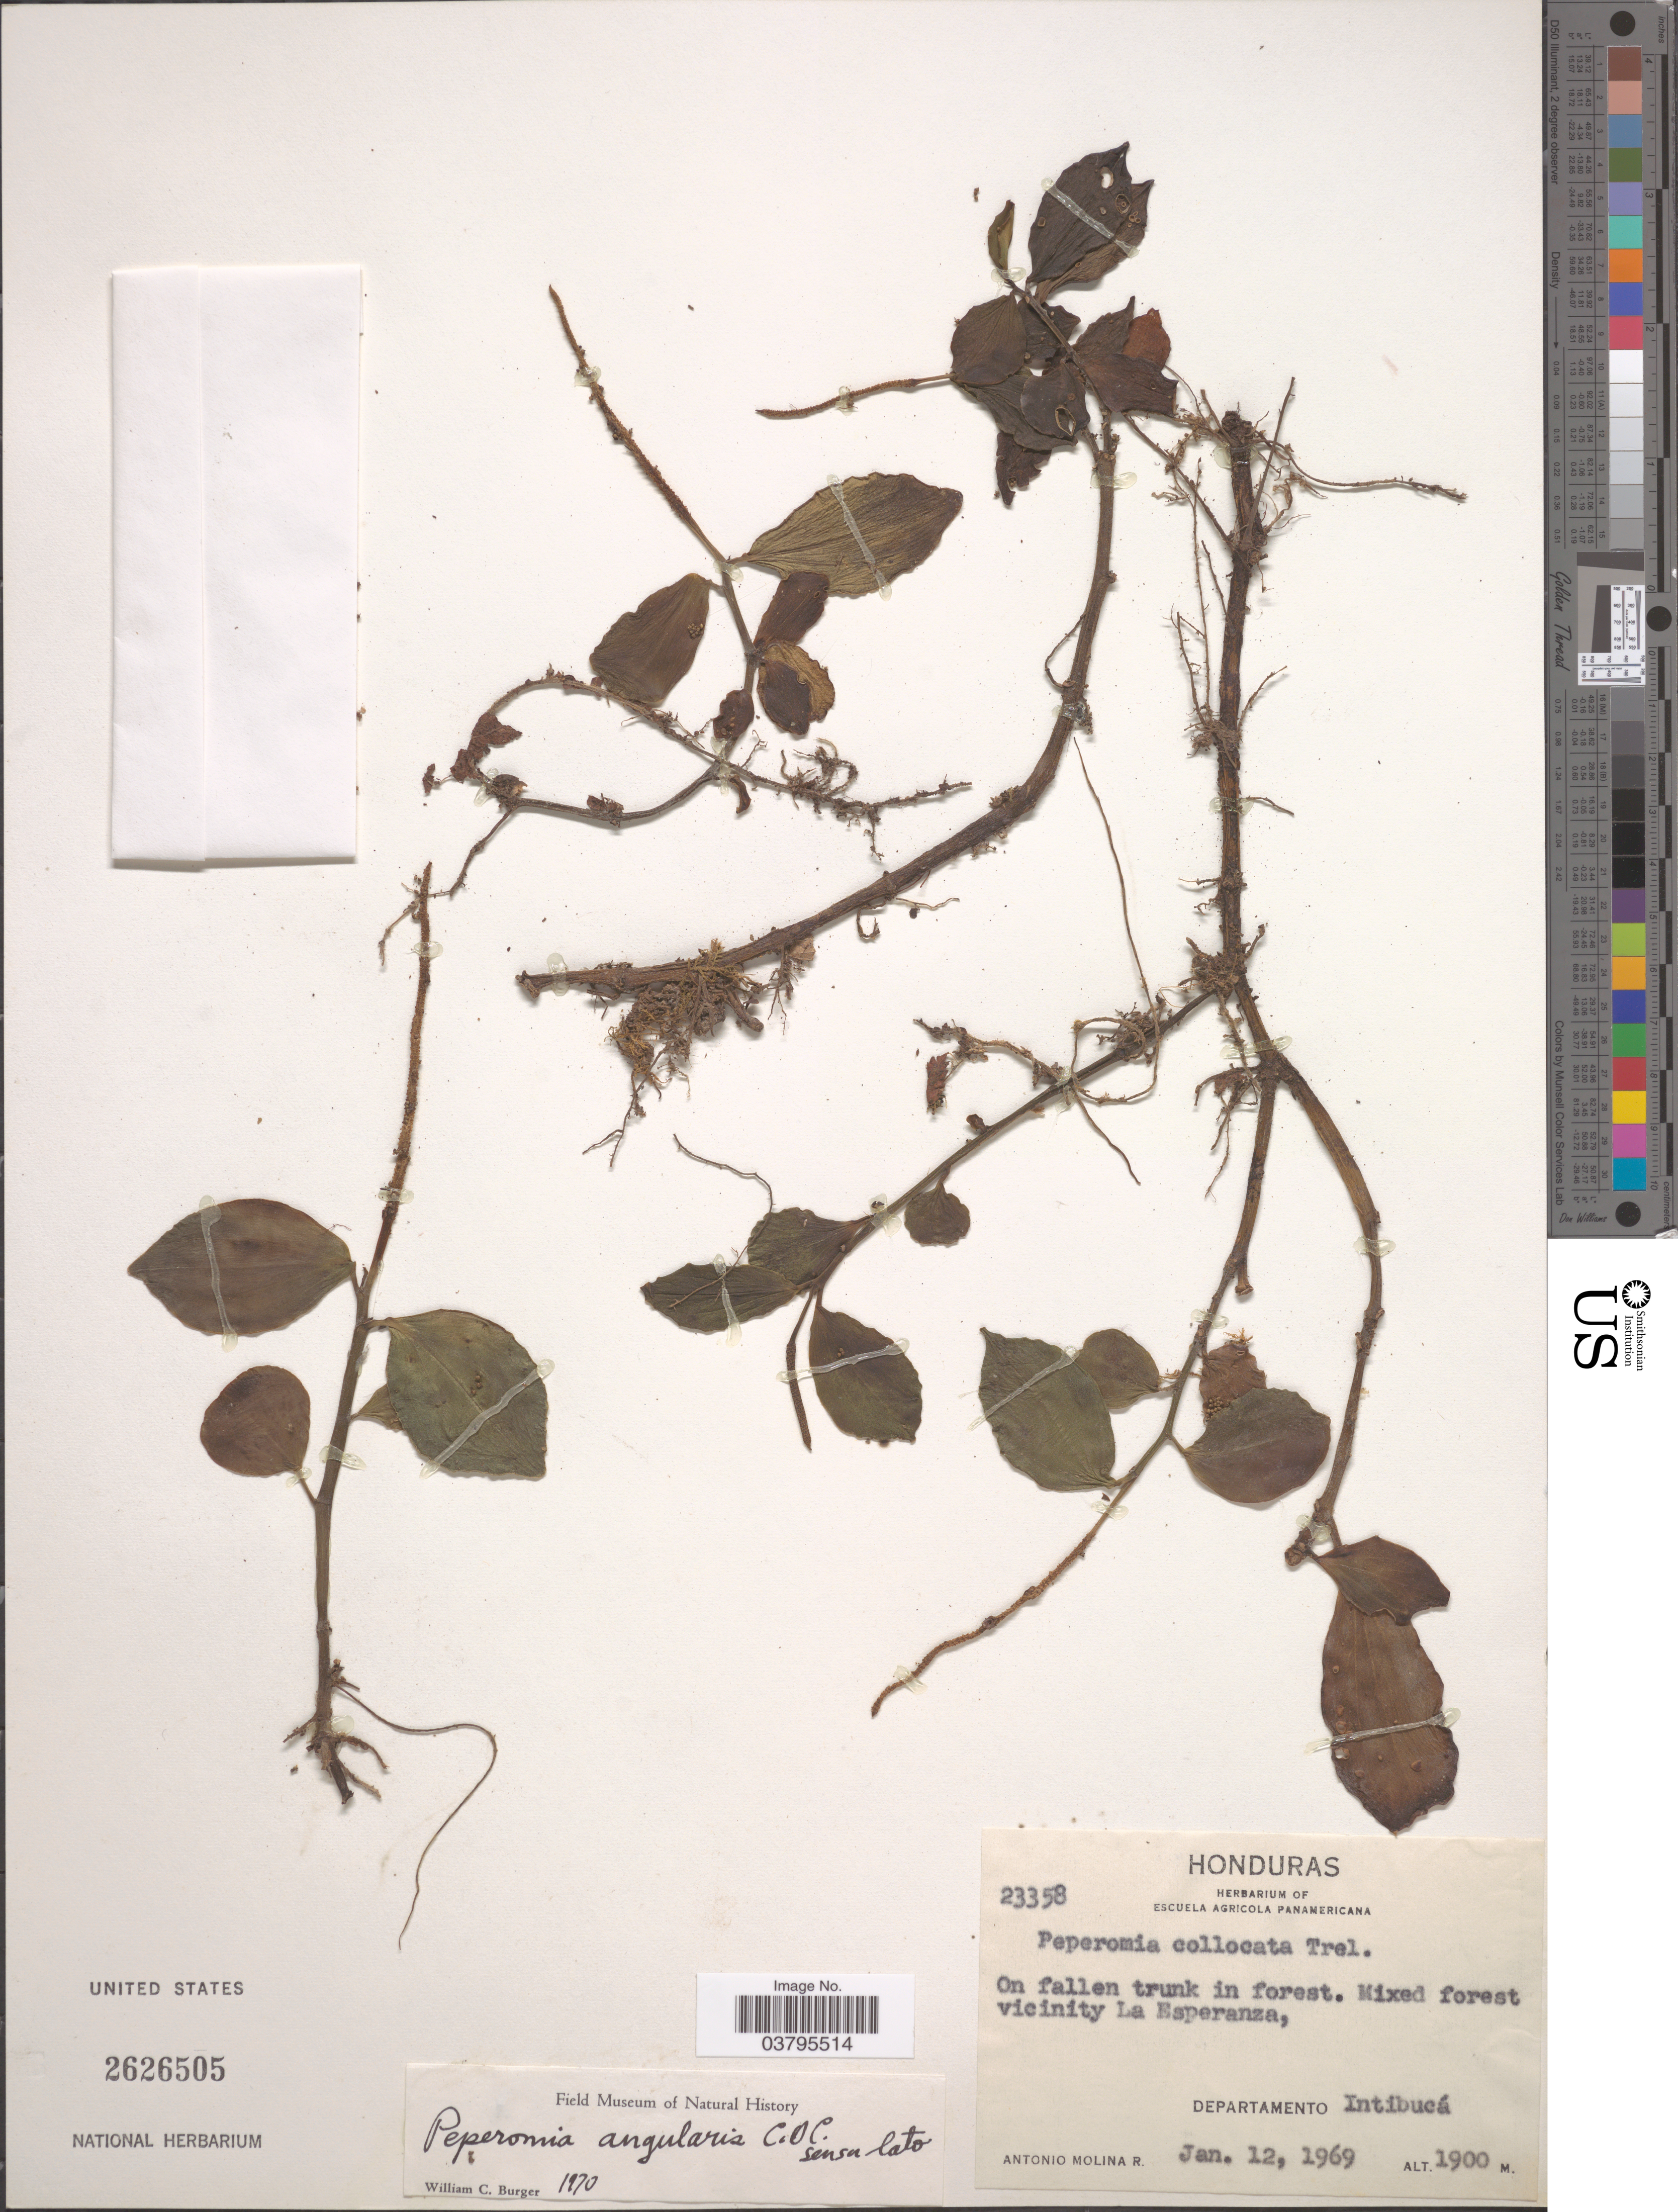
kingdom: Plantae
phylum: Tracheophyta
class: Magnoliopsida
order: Piperales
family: Piperaceae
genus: Peperomia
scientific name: Peperomia san-joseana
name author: C. DC.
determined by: Jiménez, José Estaban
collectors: A. Molina R.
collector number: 23358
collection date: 1969-01-12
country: Honduras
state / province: Intibuca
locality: Vicinity La Esperanza, Departamento Intibucá.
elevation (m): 1900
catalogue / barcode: US 2926505